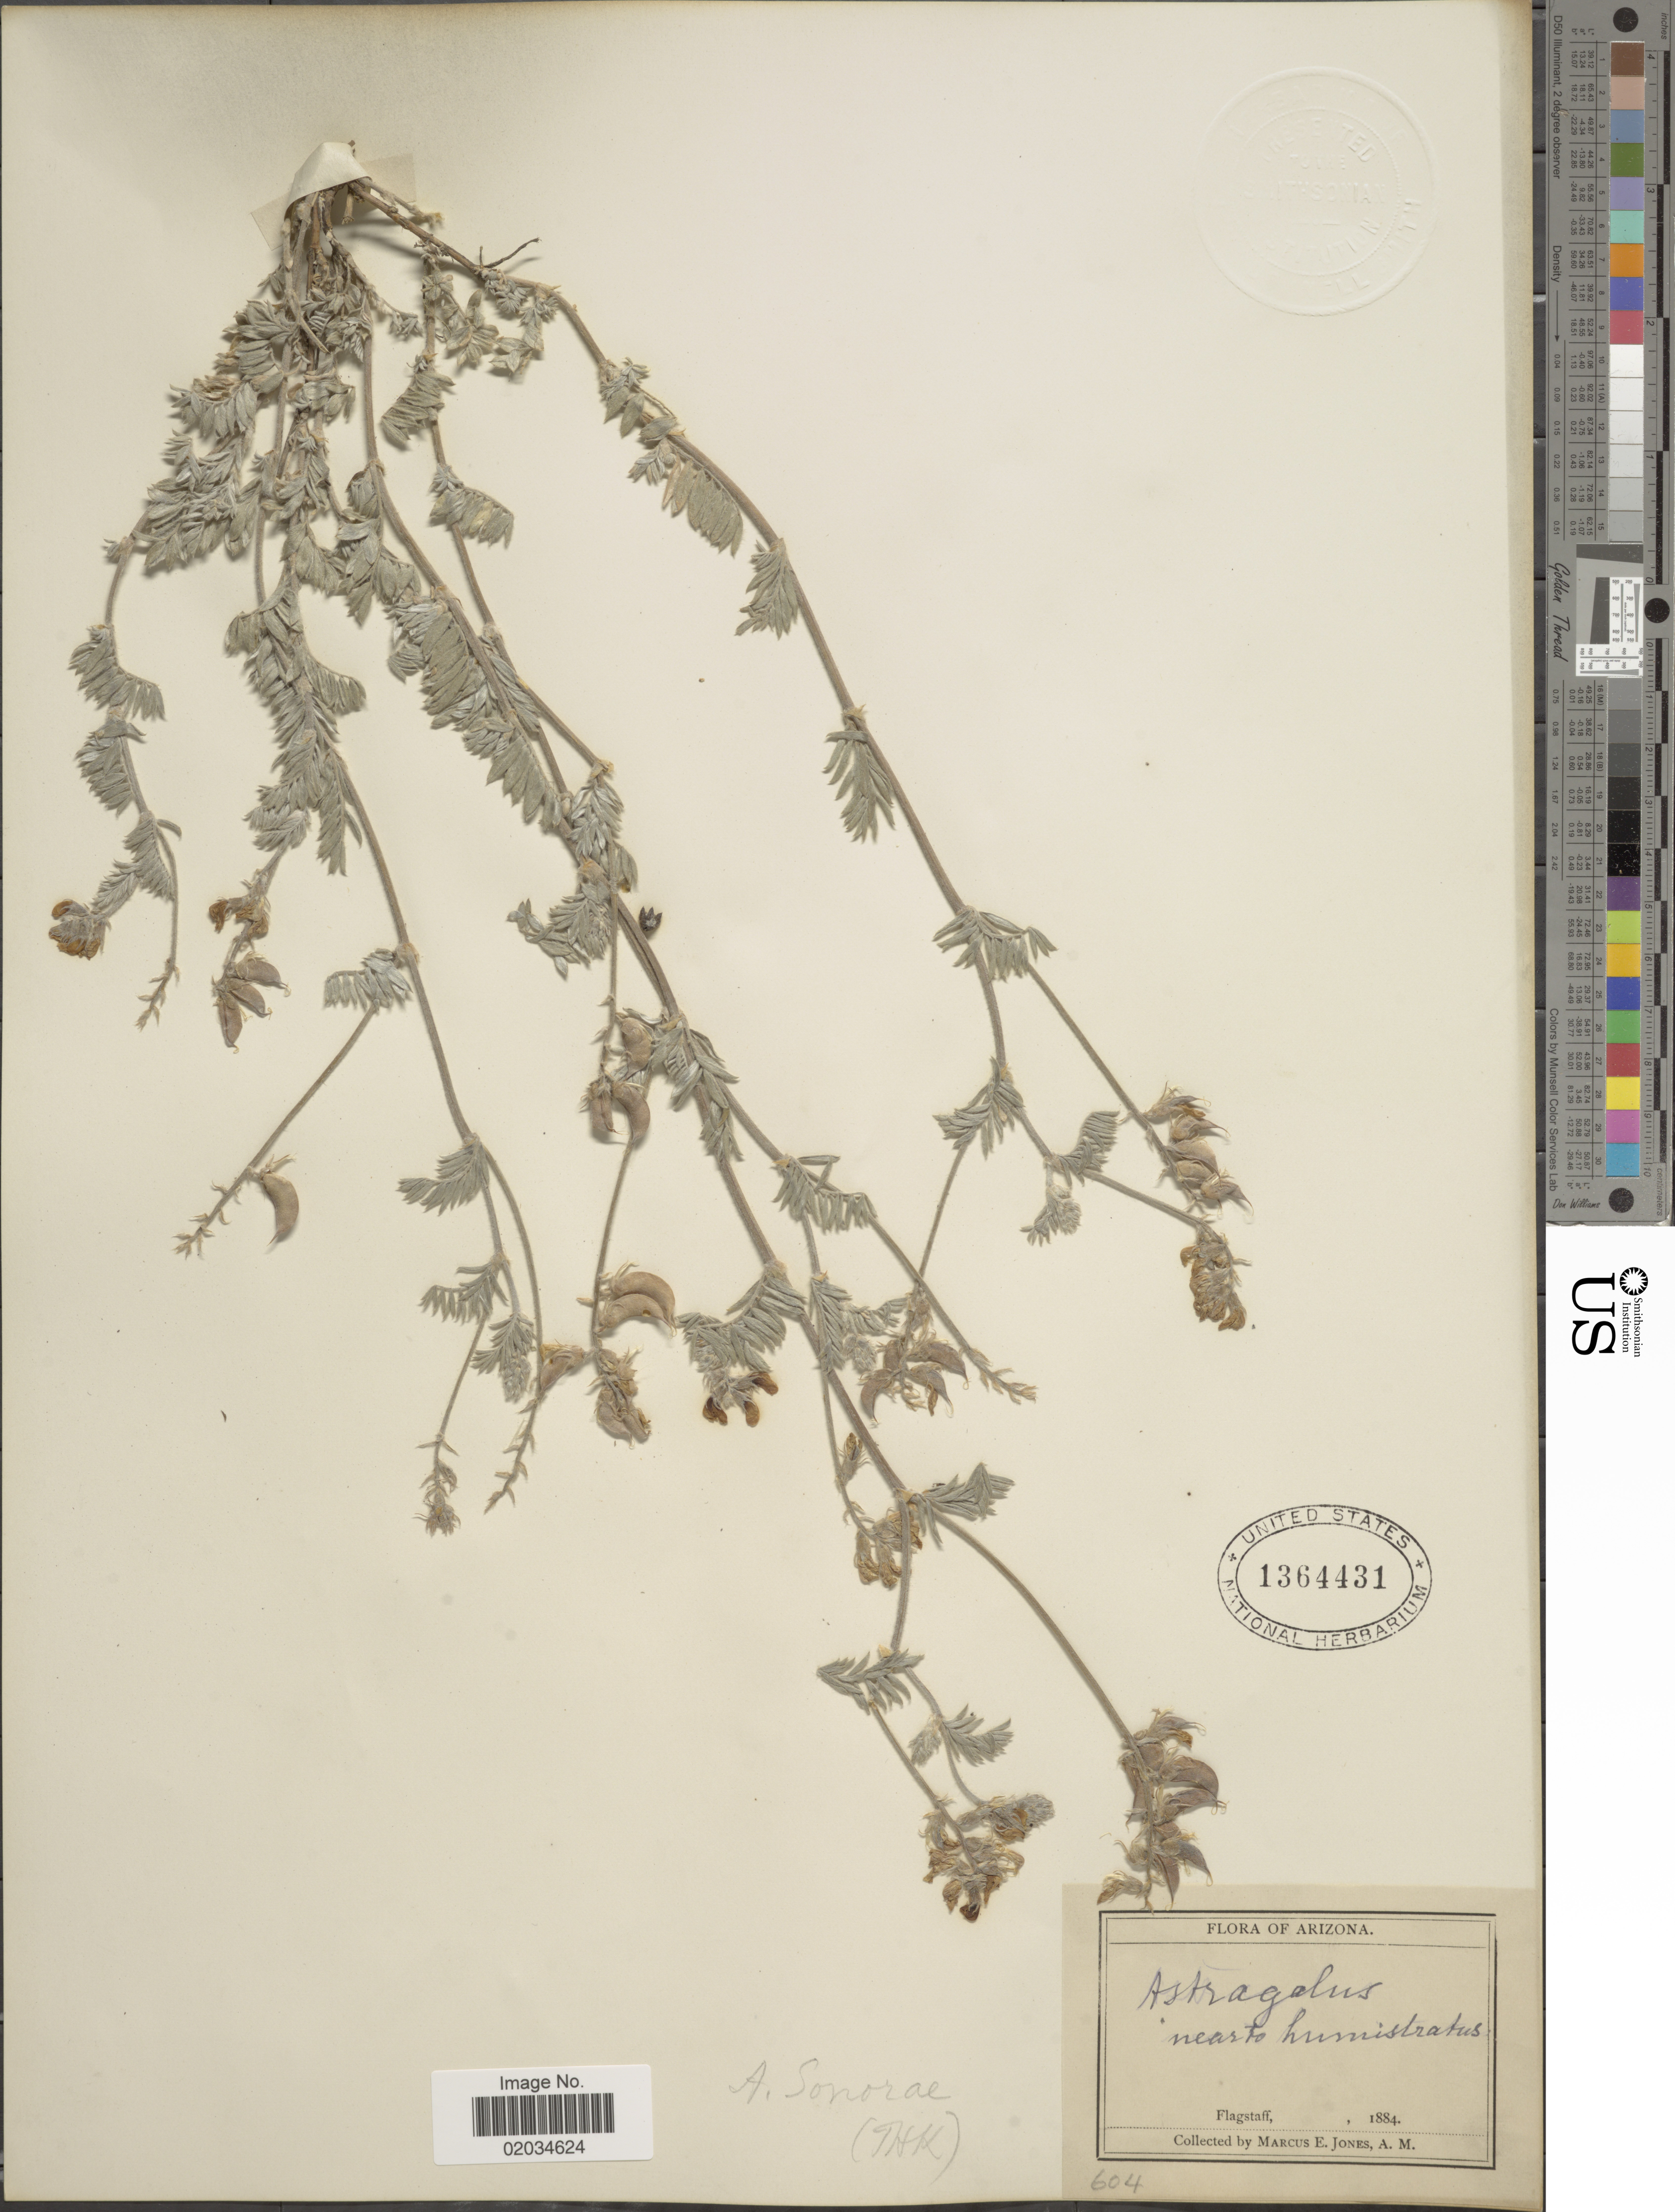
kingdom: Plantae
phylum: Tracheophyta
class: Magnoliopsida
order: Fabales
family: Fabaceae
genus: Astragalus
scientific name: Astragalus sonorae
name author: A. Gray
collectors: M. E. Jones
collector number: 604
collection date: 1884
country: United States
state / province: Arizona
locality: Flagstaff.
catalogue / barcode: US 1364431